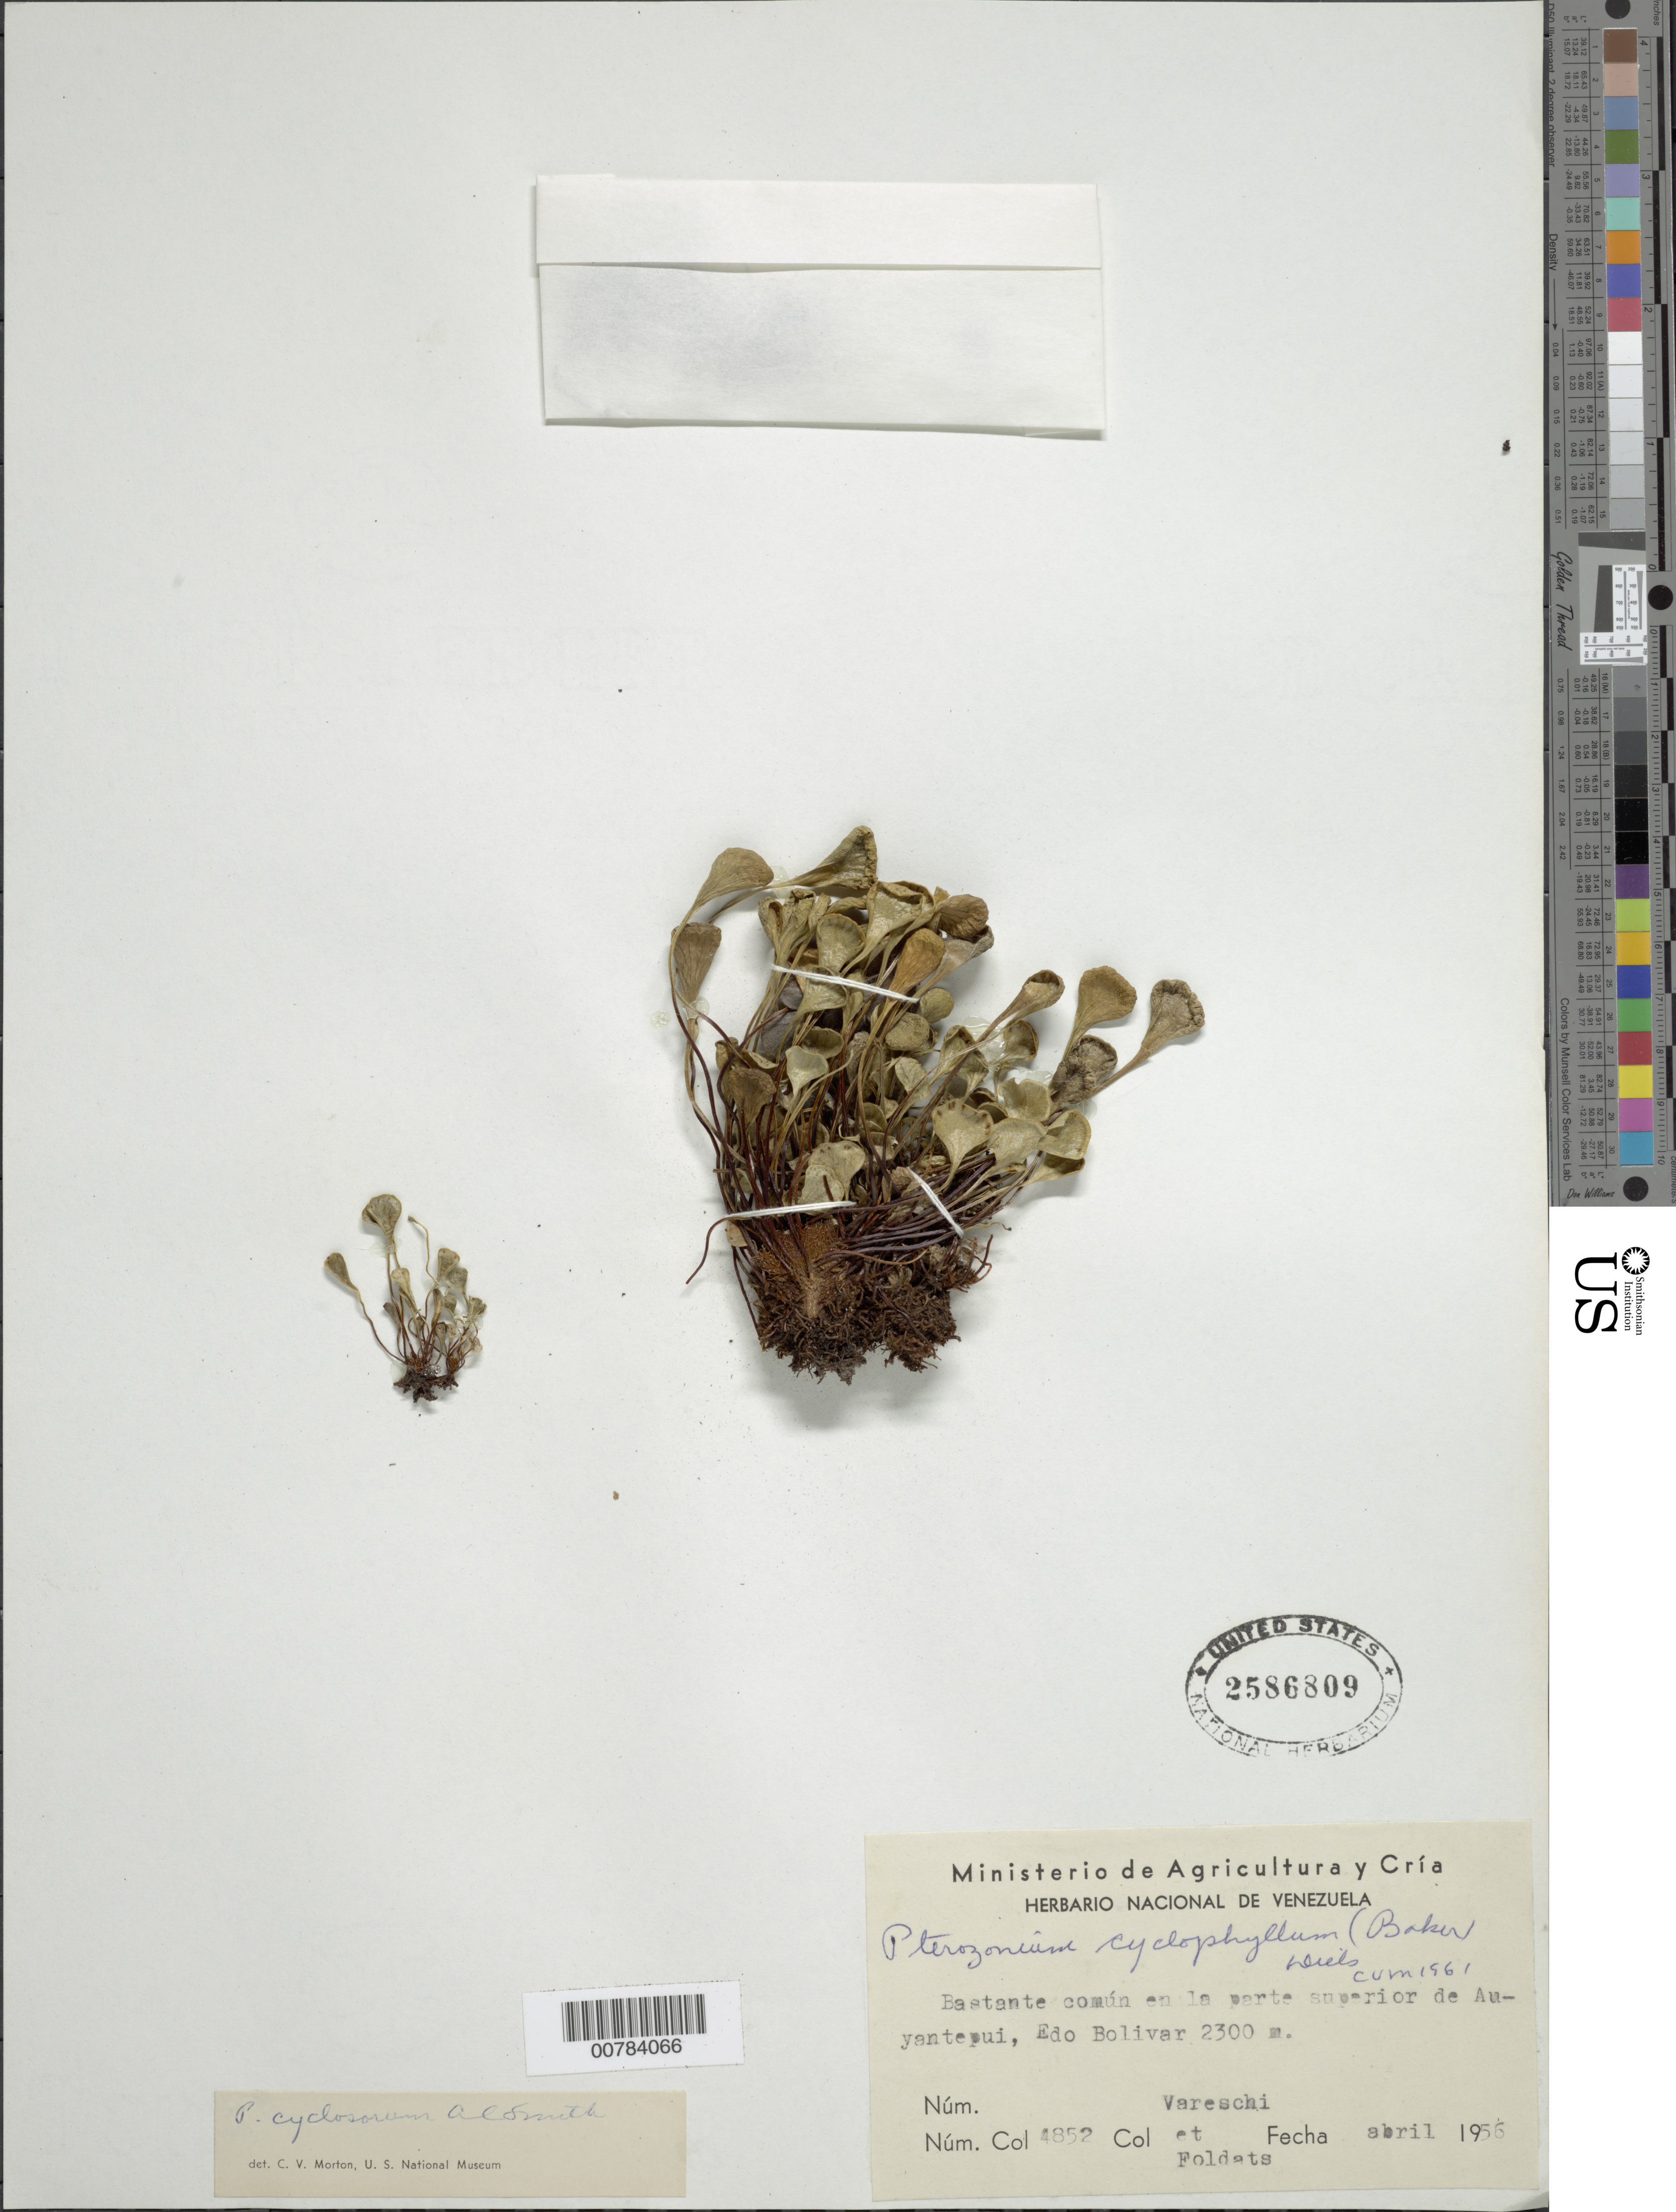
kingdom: Plantae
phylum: Tracheophyta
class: Polypodiopsida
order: Polypodiales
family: Pteridaceae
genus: Pterozonium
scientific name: Pterozonium cyclophyllum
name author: (Baker) Diels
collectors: V. Vareschi & E. Foldats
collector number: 4852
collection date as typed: Apr-56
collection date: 1956-04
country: Venezuela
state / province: Bolívar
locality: Auyan-tepuí, bastante en la parte superíor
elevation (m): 2300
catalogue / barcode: US 2586809